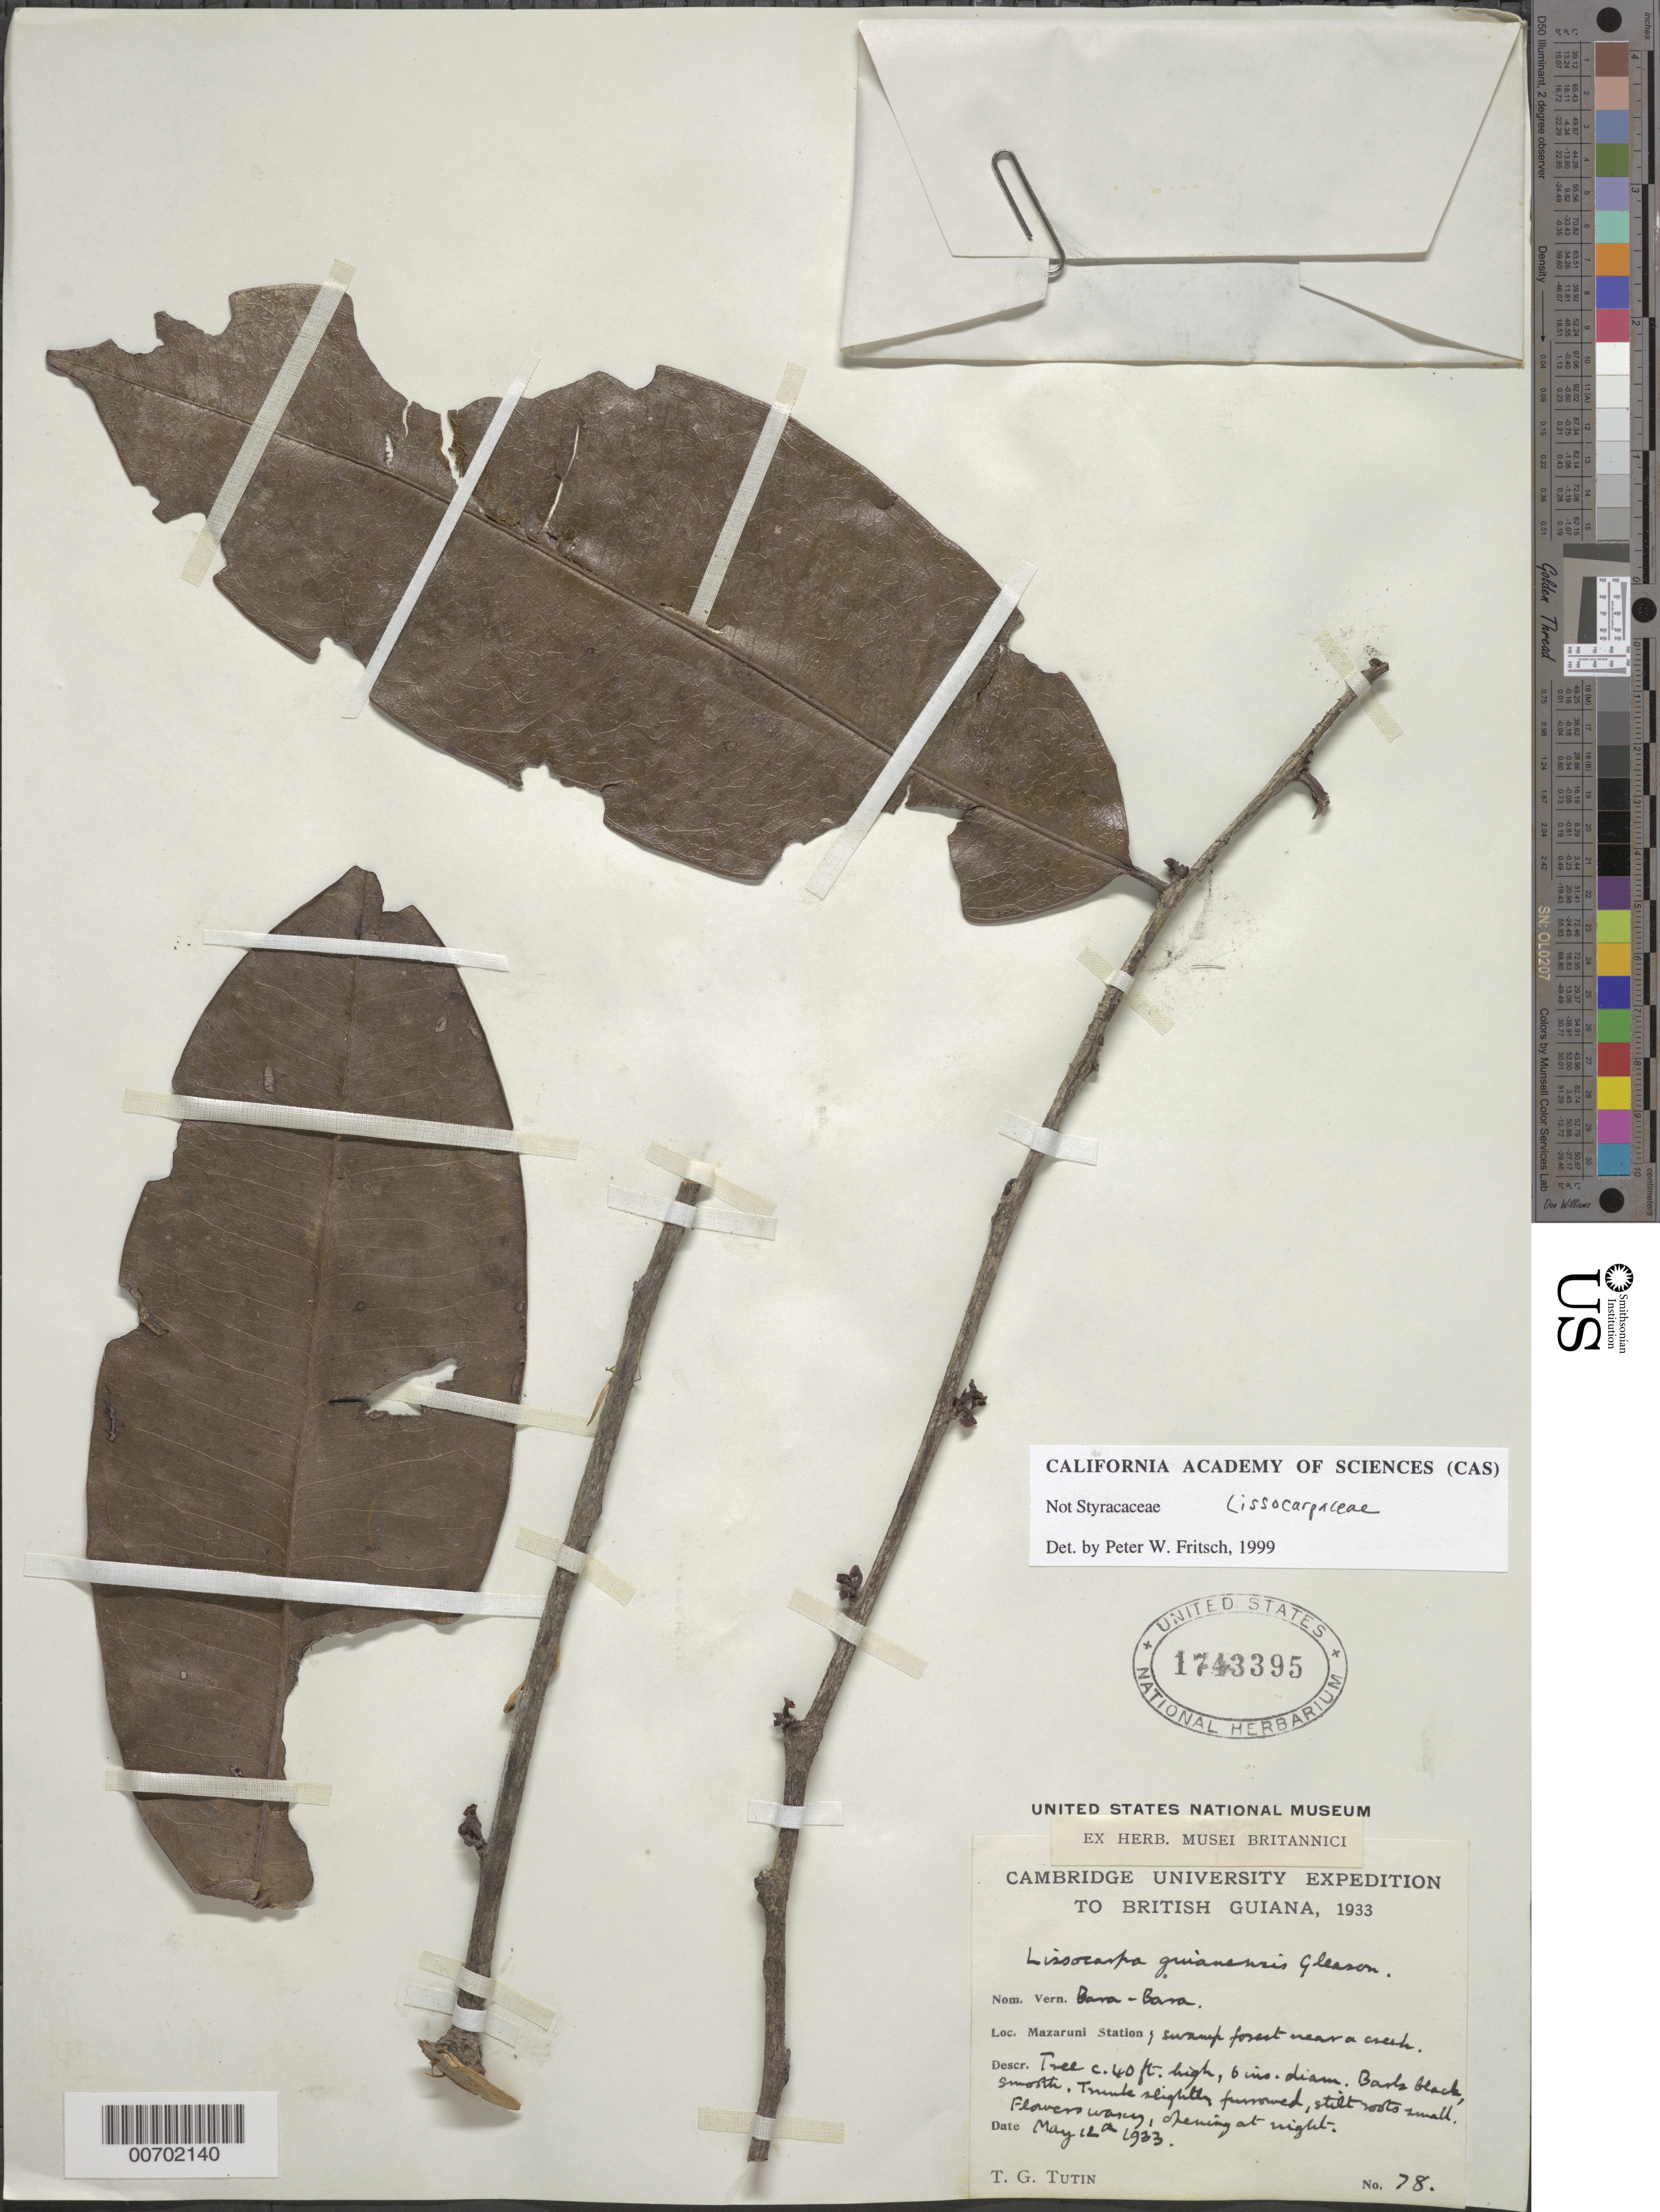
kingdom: Plantae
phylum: Tracheophyta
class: Magnoliopsida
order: Ericales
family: Ebenaceae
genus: Lissocarpa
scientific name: Lissocarpa guianensis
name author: Gleason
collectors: T. G. Tutin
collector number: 78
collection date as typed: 12-May-33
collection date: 1933-05-12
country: Guyana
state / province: Cuyuni-Mazaruni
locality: Mazaruni Station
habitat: Swamp forest near creek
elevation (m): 30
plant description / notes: filed: Styracaceae indet; annot: Lissocarpaceae by P.W. Fritsch, 1999; Cited by B. Wallnöfer in Ann. Naturhist Mus. Wien, B 105: 539. 2004.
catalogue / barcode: US 1743395